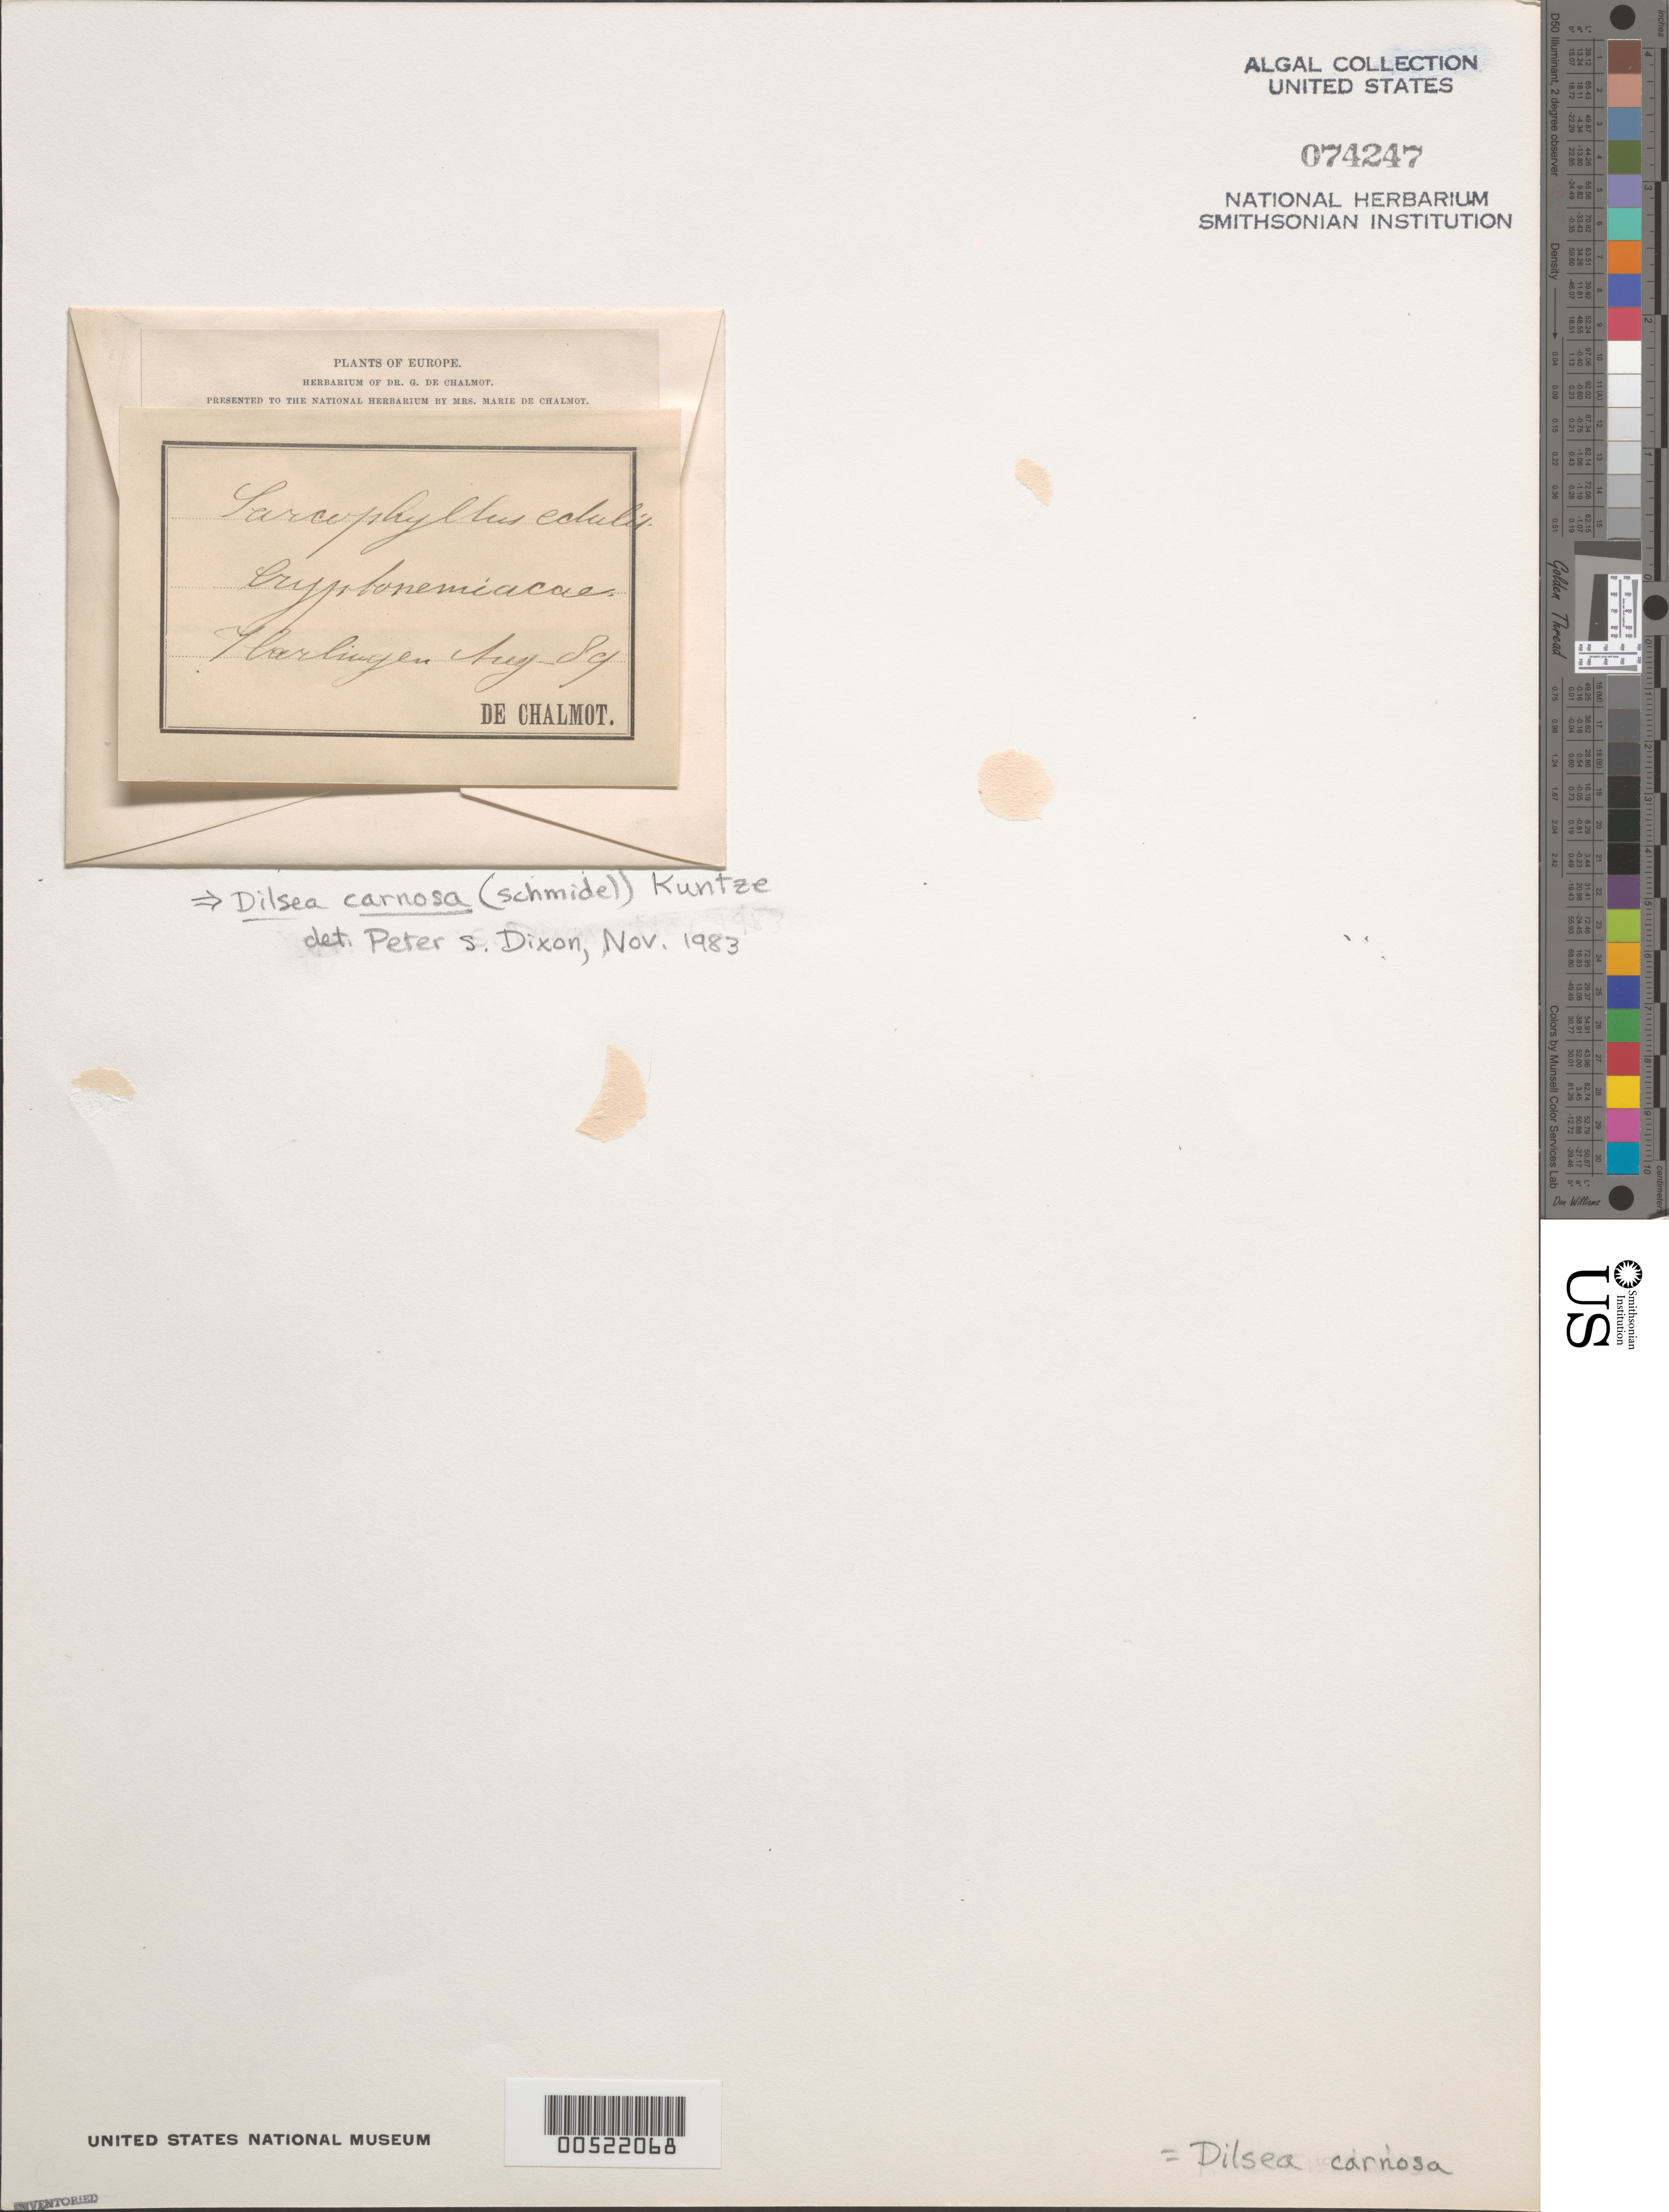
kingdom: Plantae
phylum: Rhodophyta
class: Florideophyceae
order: Gigartinales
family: Dumontiaceae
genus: Dilsea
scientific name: Dilsea carnosa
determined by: Dixon, P. S.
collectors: G. de Chalmot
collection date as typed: Aug 1889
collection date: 1889-08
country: Netherlands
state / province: Friesland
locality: Harlingen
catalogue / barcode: US 74247